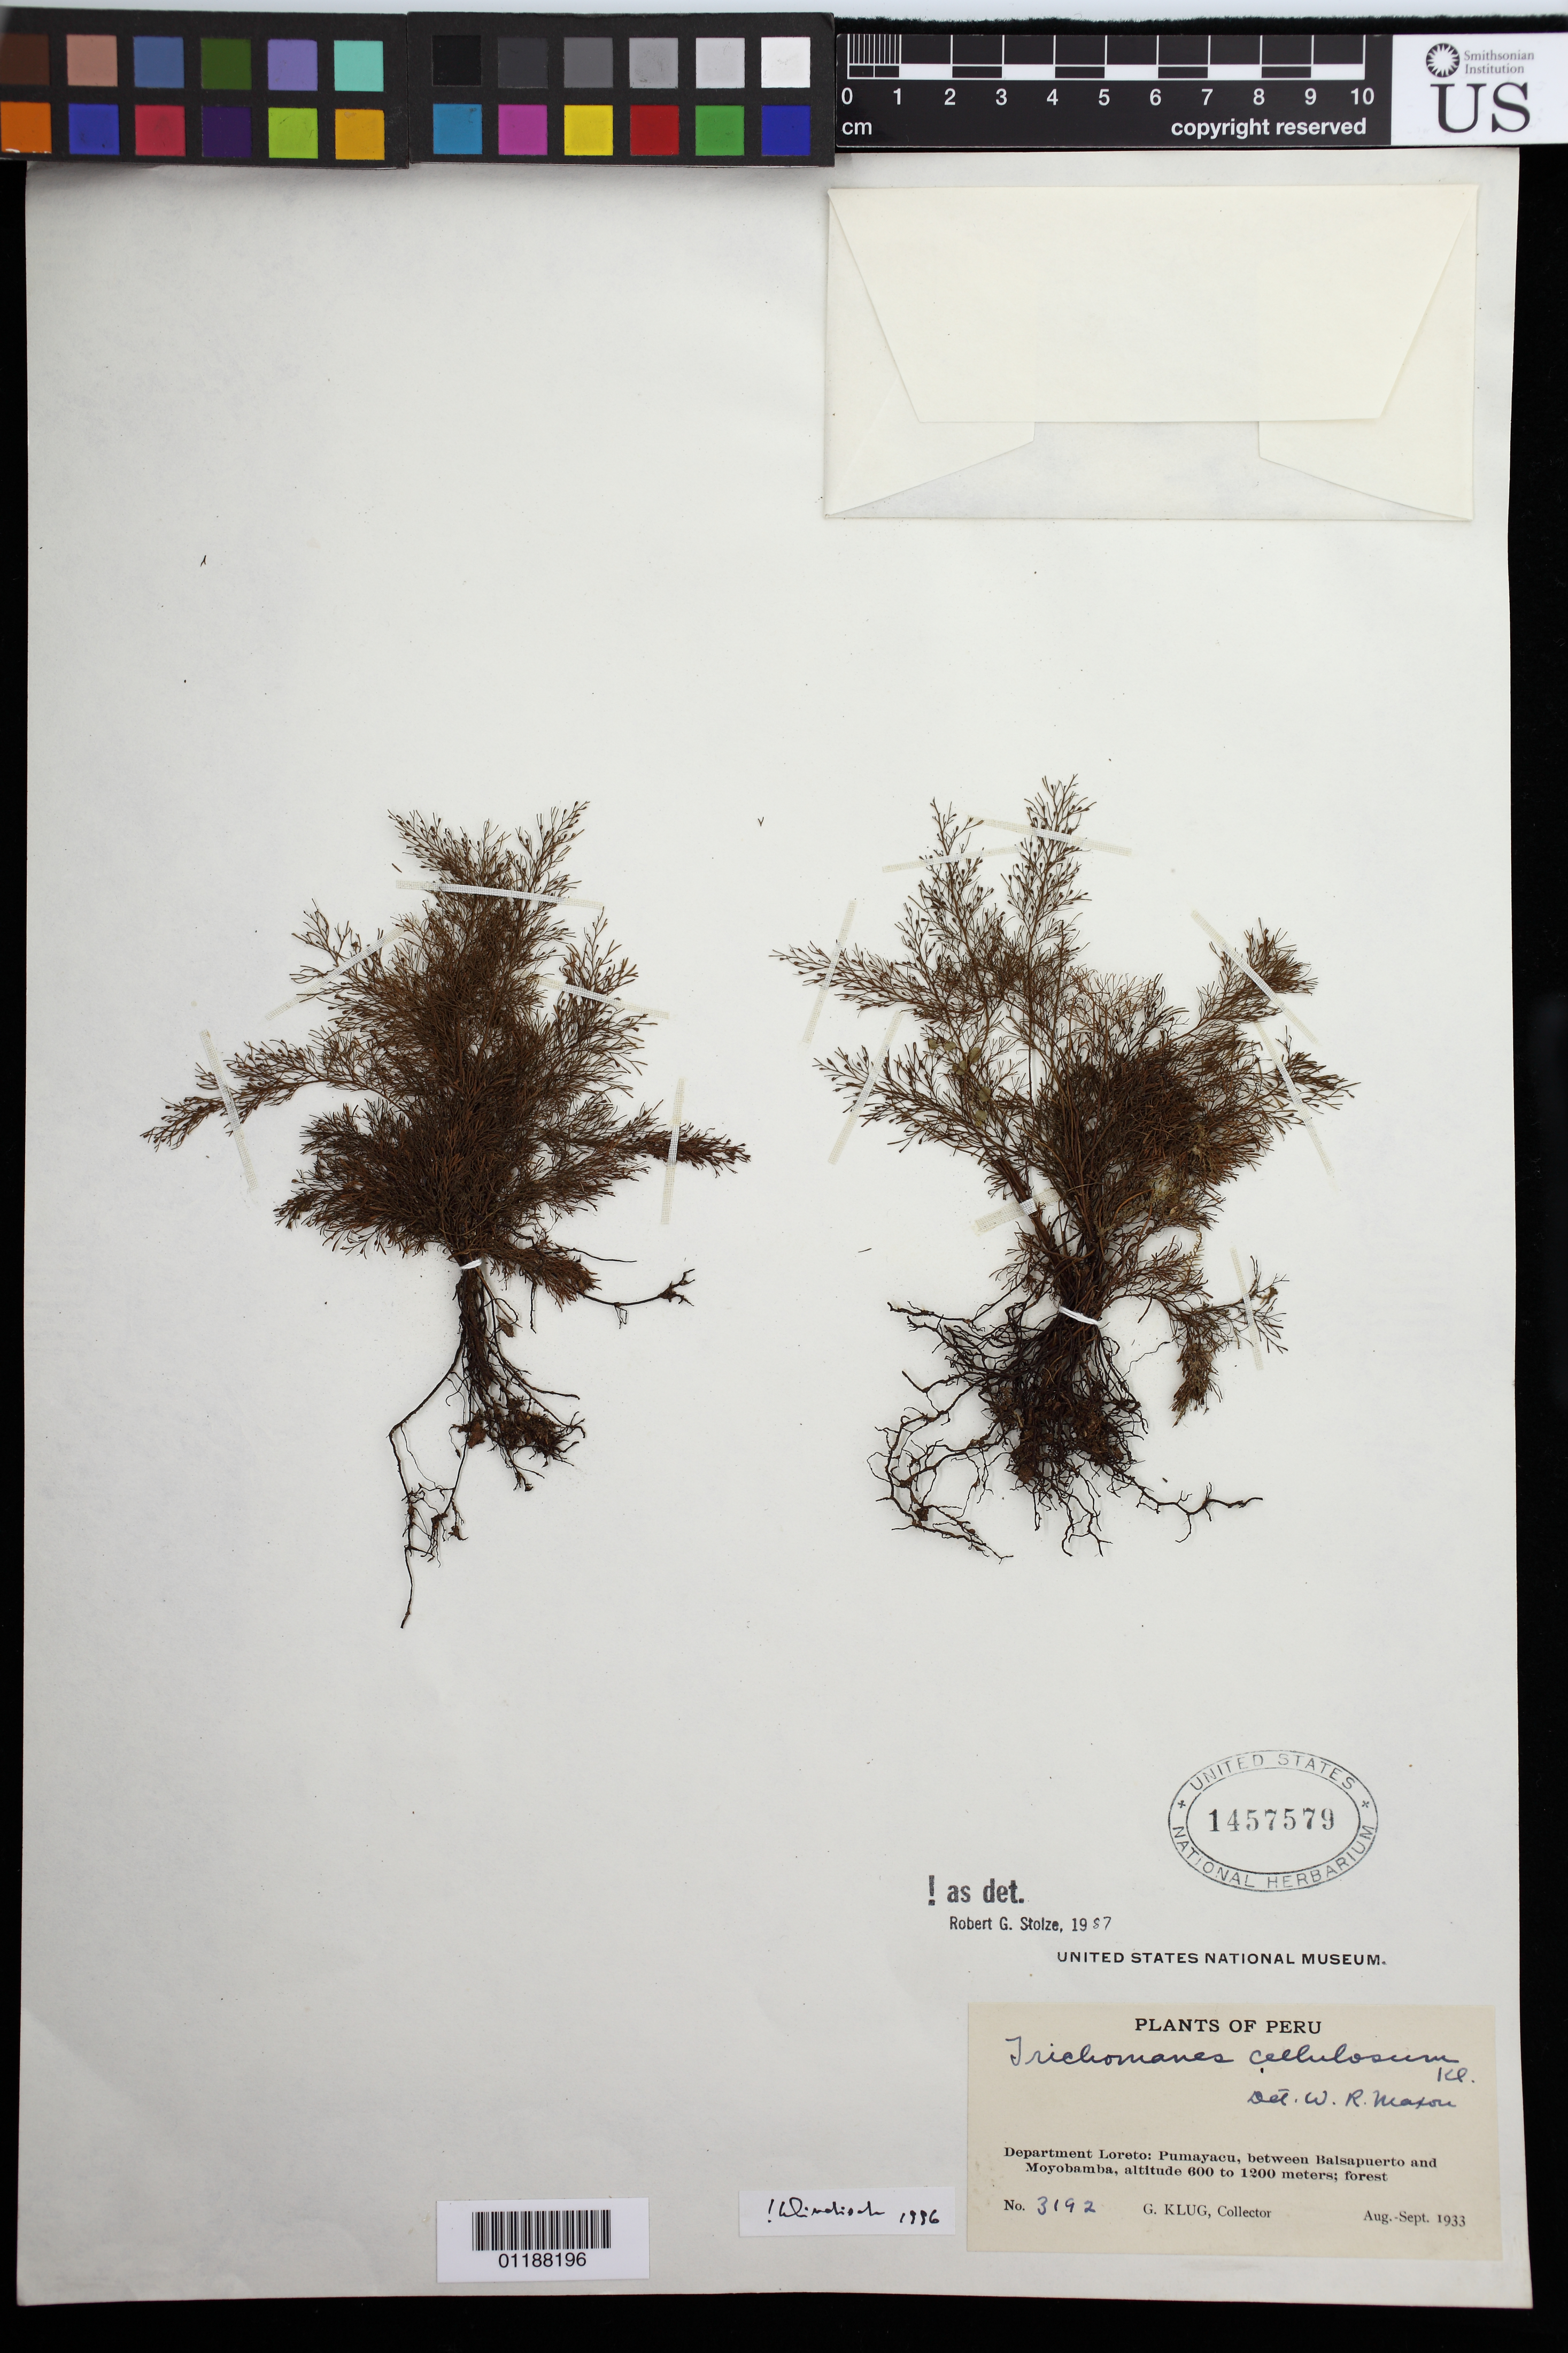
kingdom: Plantae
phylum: Tracheophyta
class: Polypodiopsida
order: Hymenophyllales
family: Hymenophyllaceae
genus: Abrodictyum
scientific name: Abrodictyum cellulosum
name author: (Klotzsch) Ebihara & Dubuisson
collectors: G. Klug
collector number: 3192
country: Peru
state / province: Loreto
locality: Pumayacu, between Balspuerto and Moyobamba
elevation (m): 600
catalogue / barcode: US 1457579